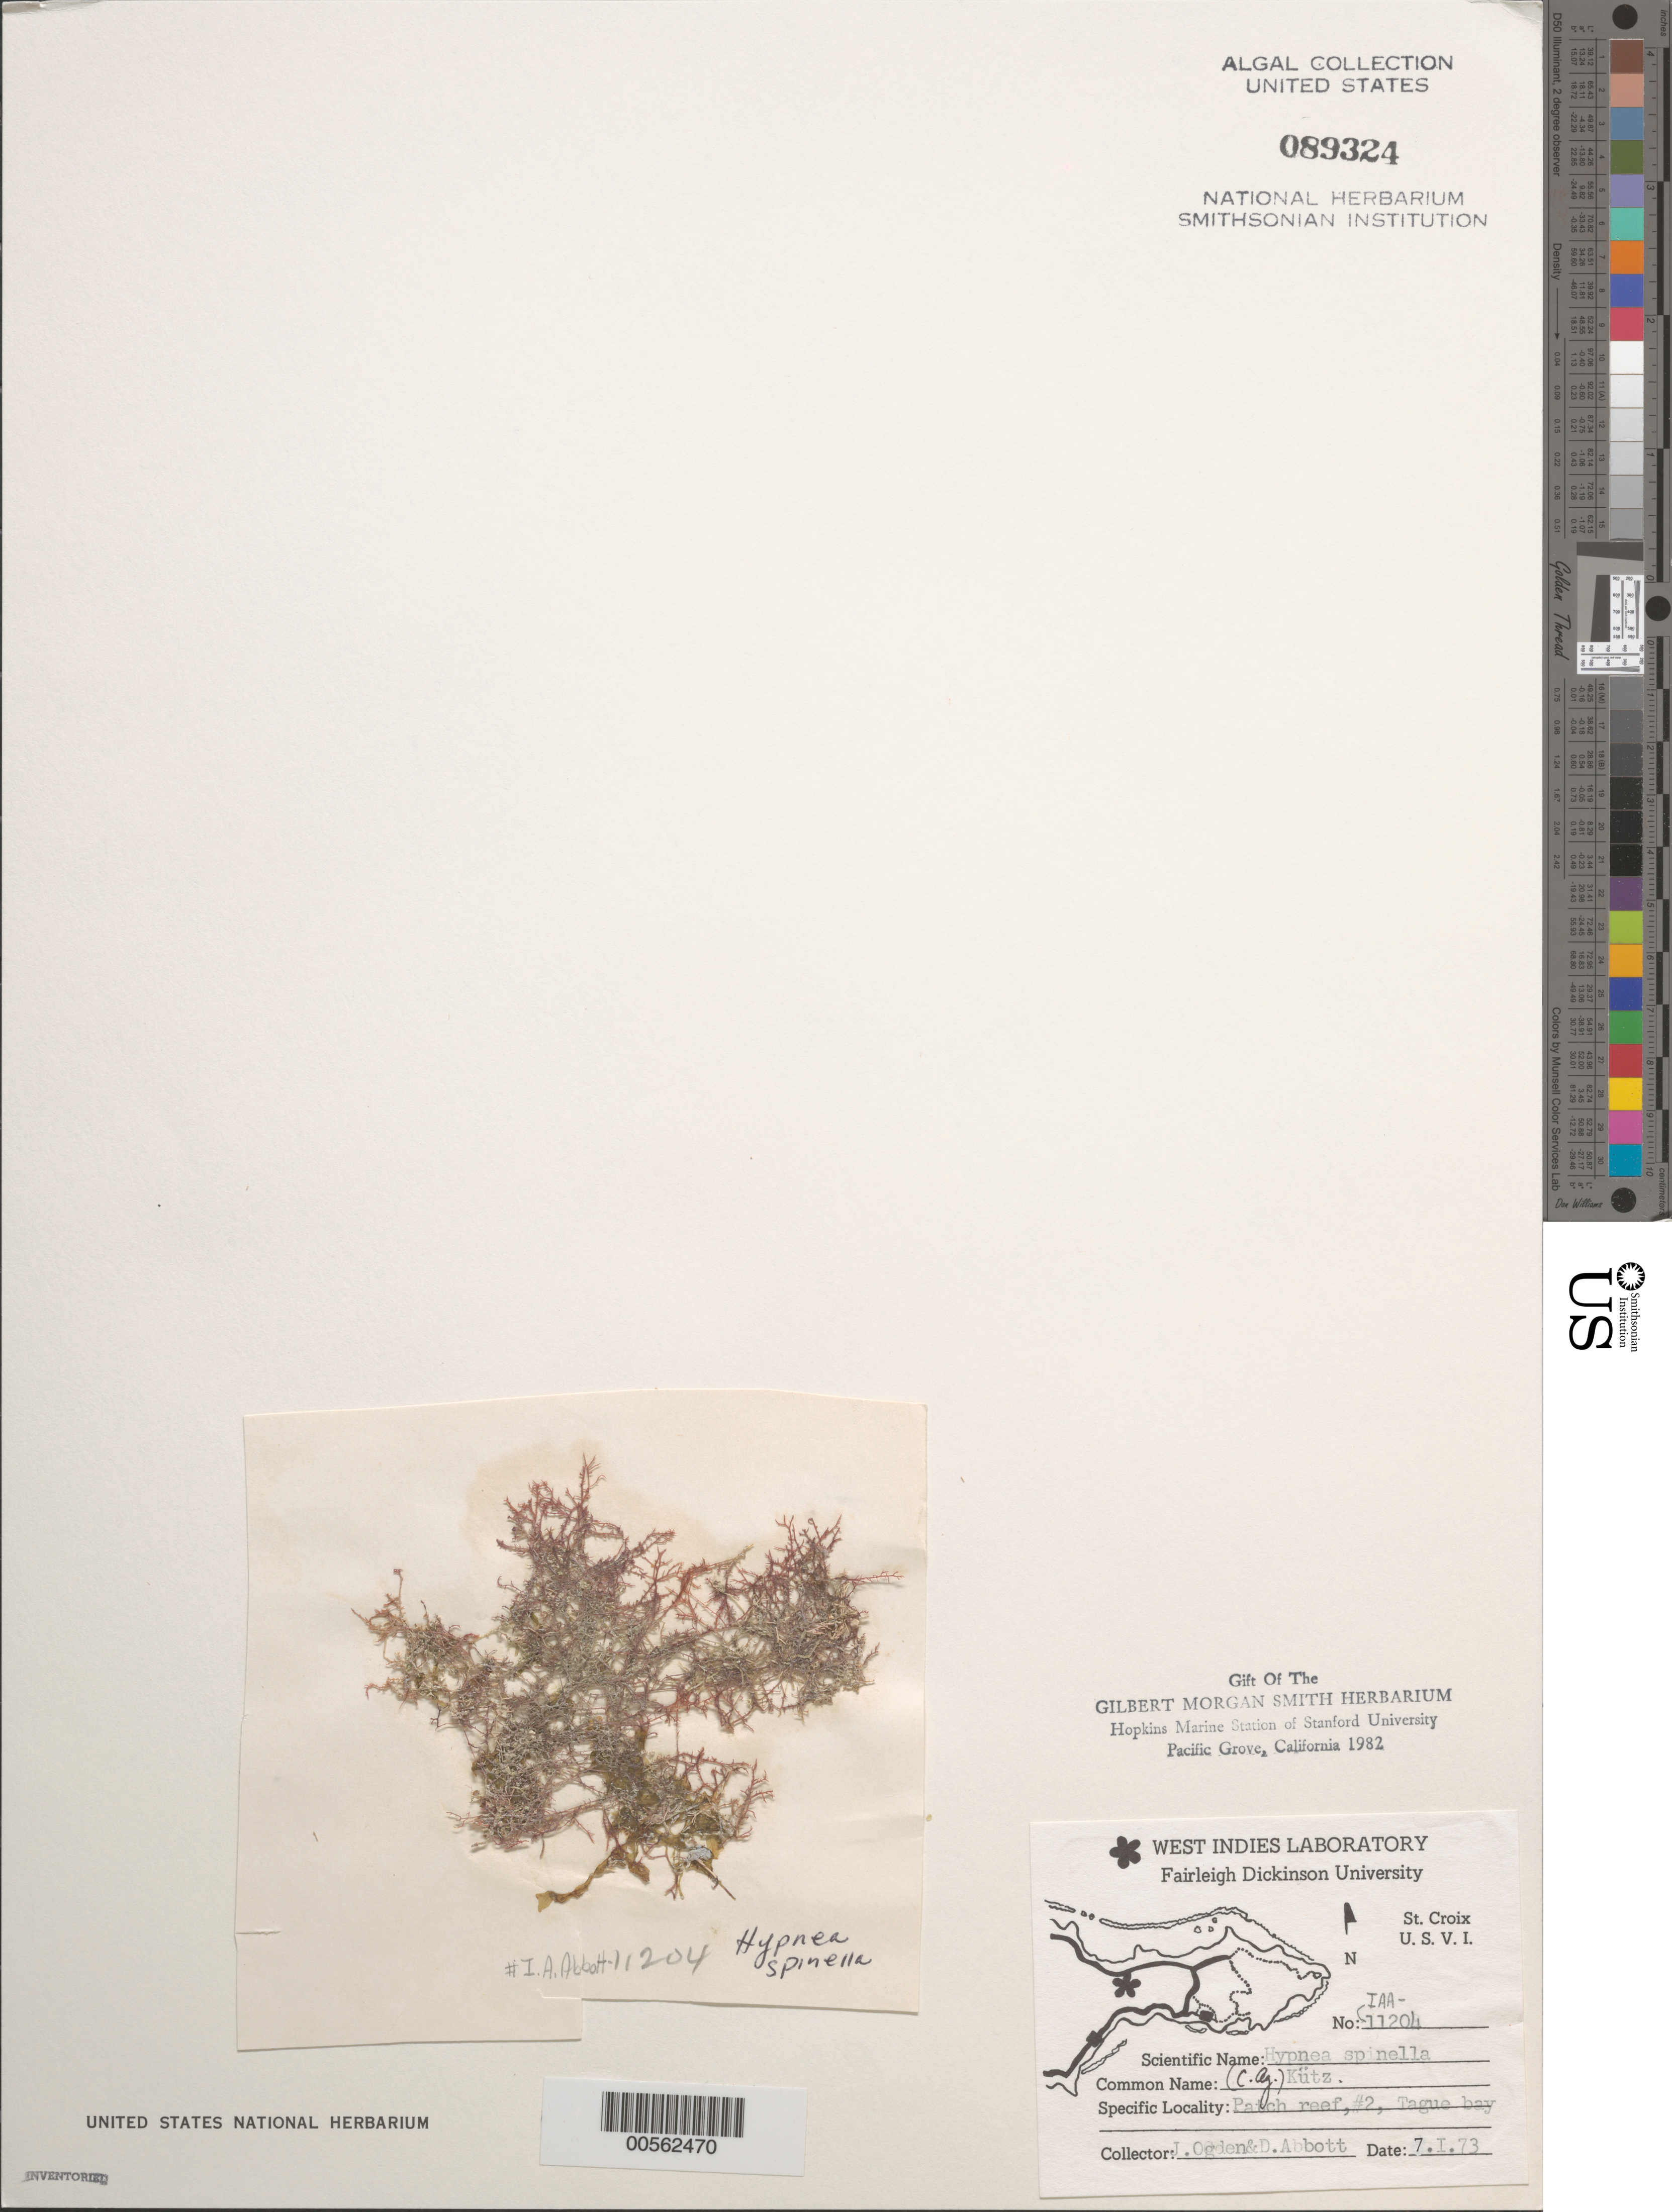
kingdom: Plantae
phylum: Rhodophyta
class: Florideophyceae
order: Gigartinales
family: Cystocloniaceae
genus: Hypnea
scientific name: Hypnea spinella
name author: (C. Agardh) Kütz.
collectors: J. Ogden & D. P. Abbott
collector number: IAA 11204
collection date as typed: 07 Jan 1973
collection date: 1973-01-07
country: U.S. Virgin Islands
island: St. Croix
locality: Tague Bay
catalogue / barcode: US 89324